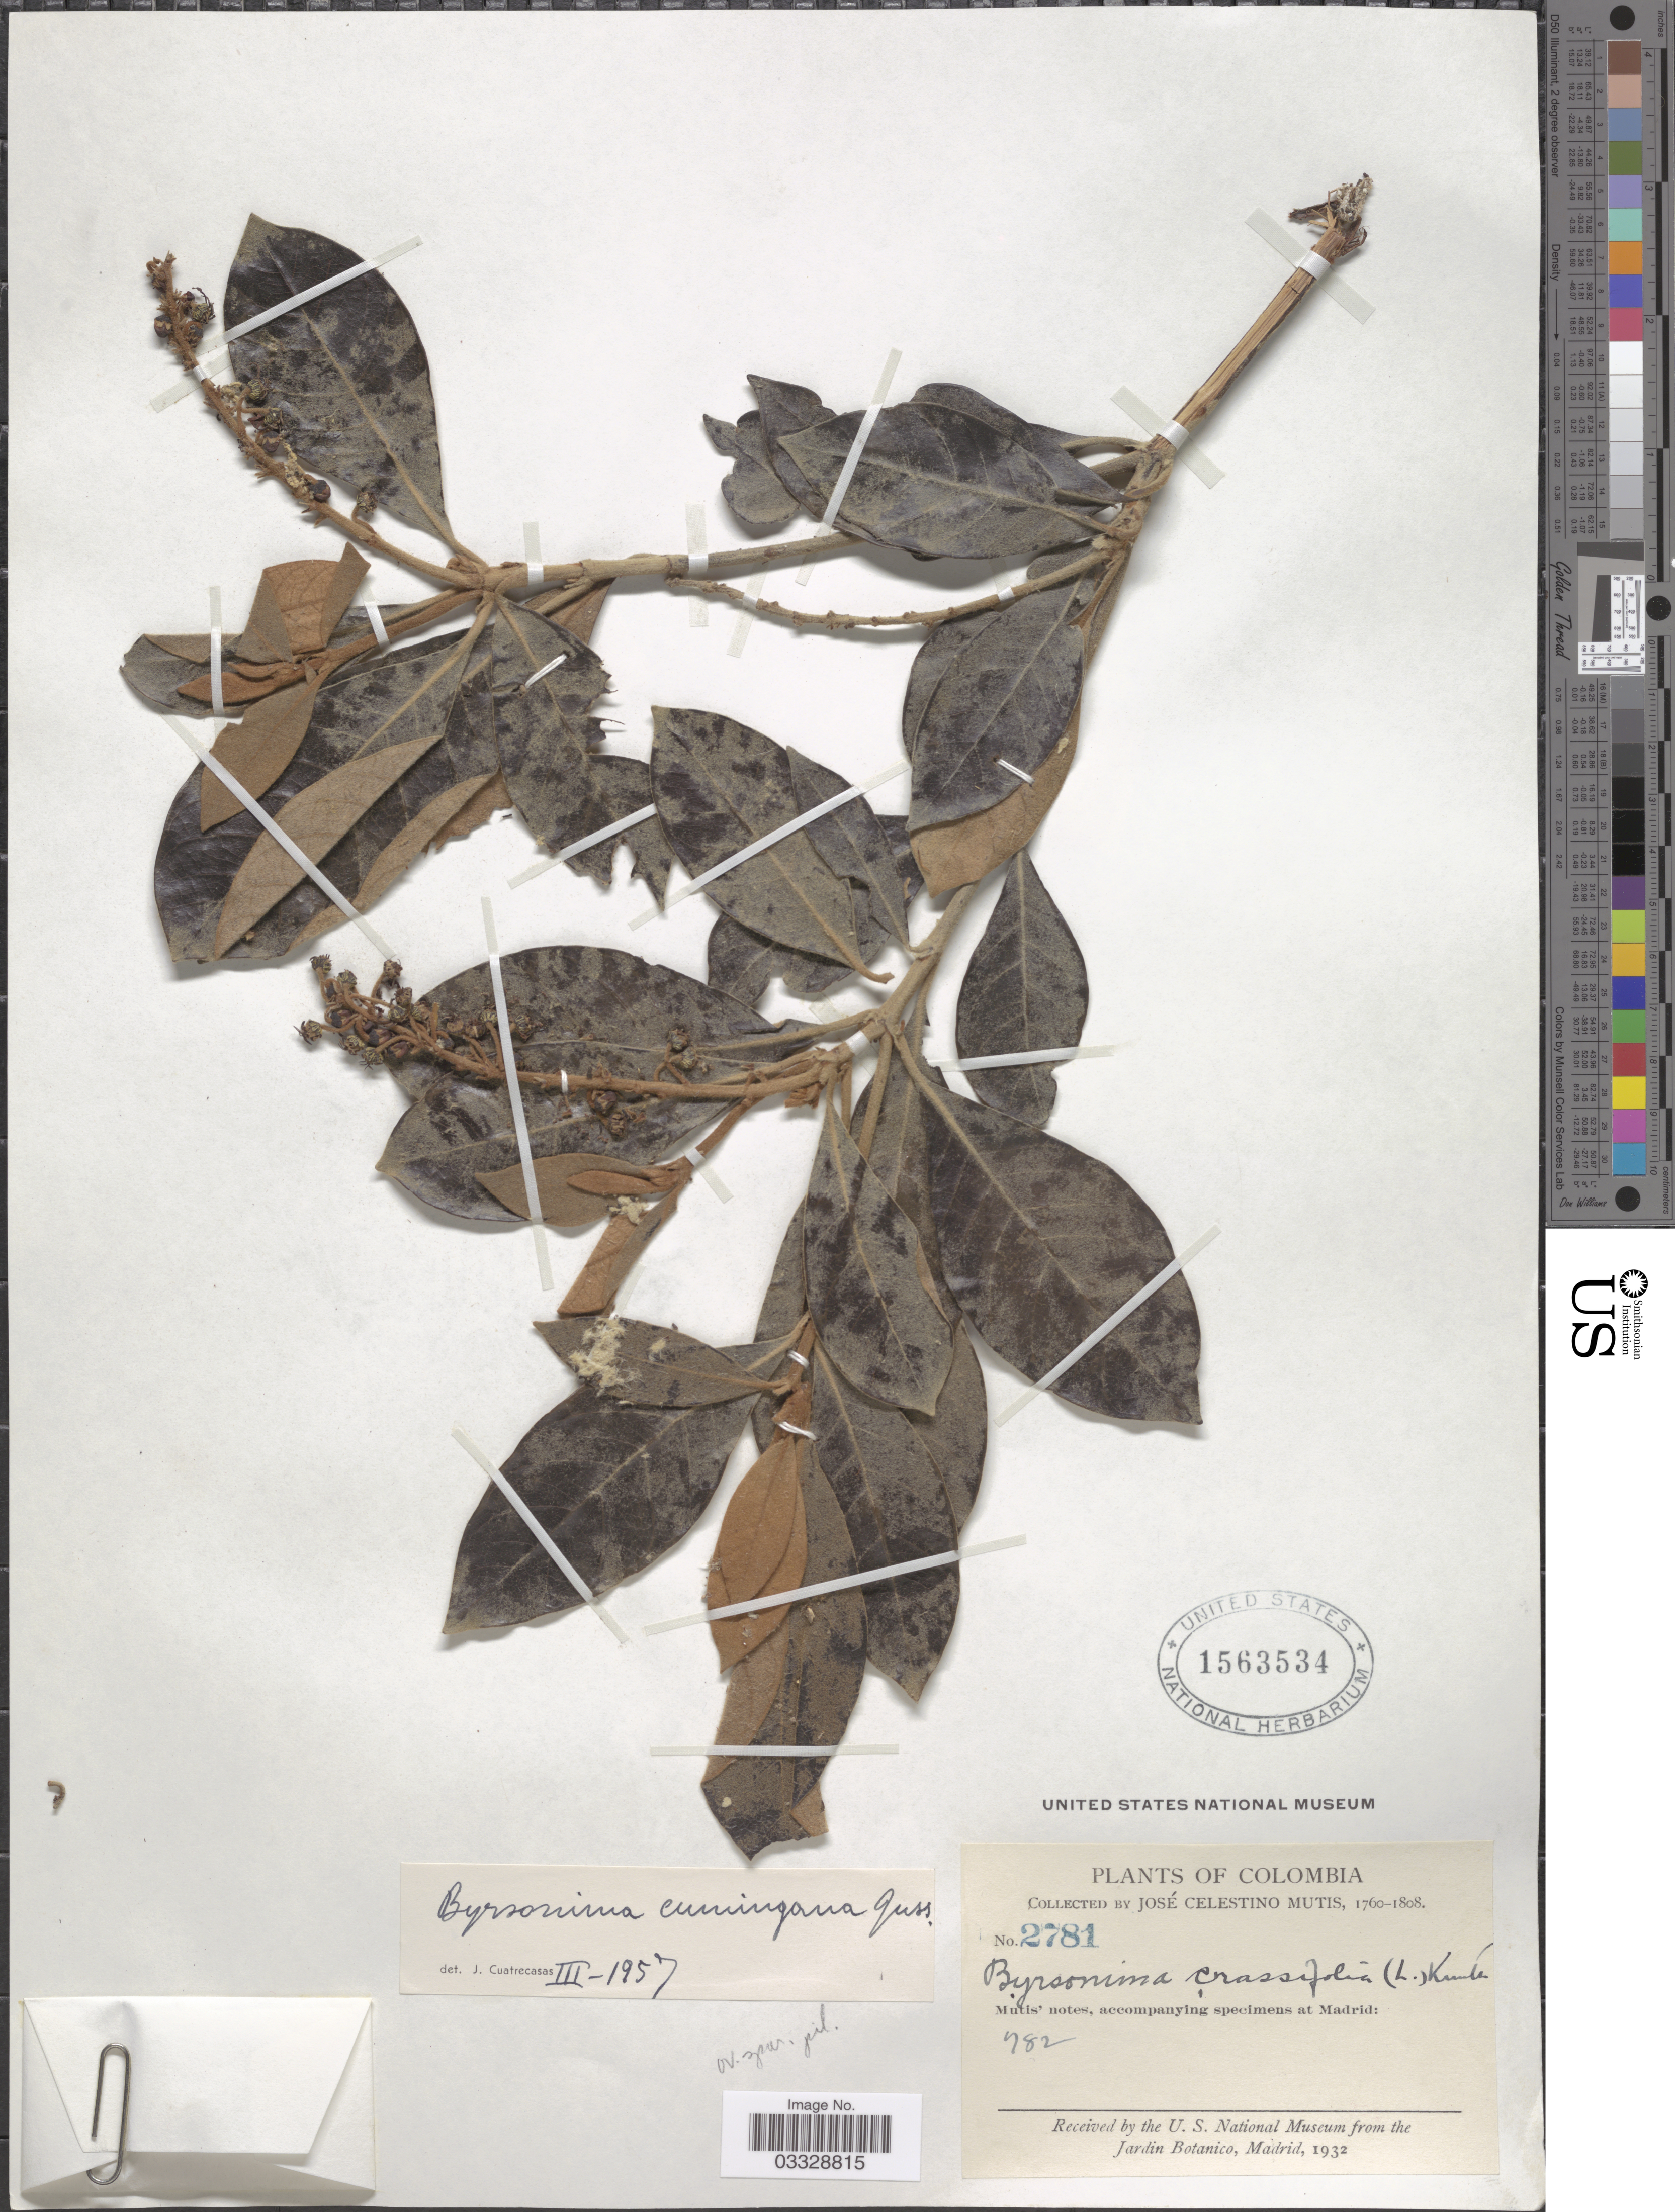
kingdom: Plantae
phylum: Tracheophyta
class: Magnoliopsida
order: Malpighiales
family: Malpighiaceae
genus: Byrsonima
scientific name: Byrsonima cumingiana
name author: A. Juss.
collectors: J. C. B. Mutis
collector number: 2781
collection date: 1760/1808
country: Colombia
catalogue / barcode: US 1563534